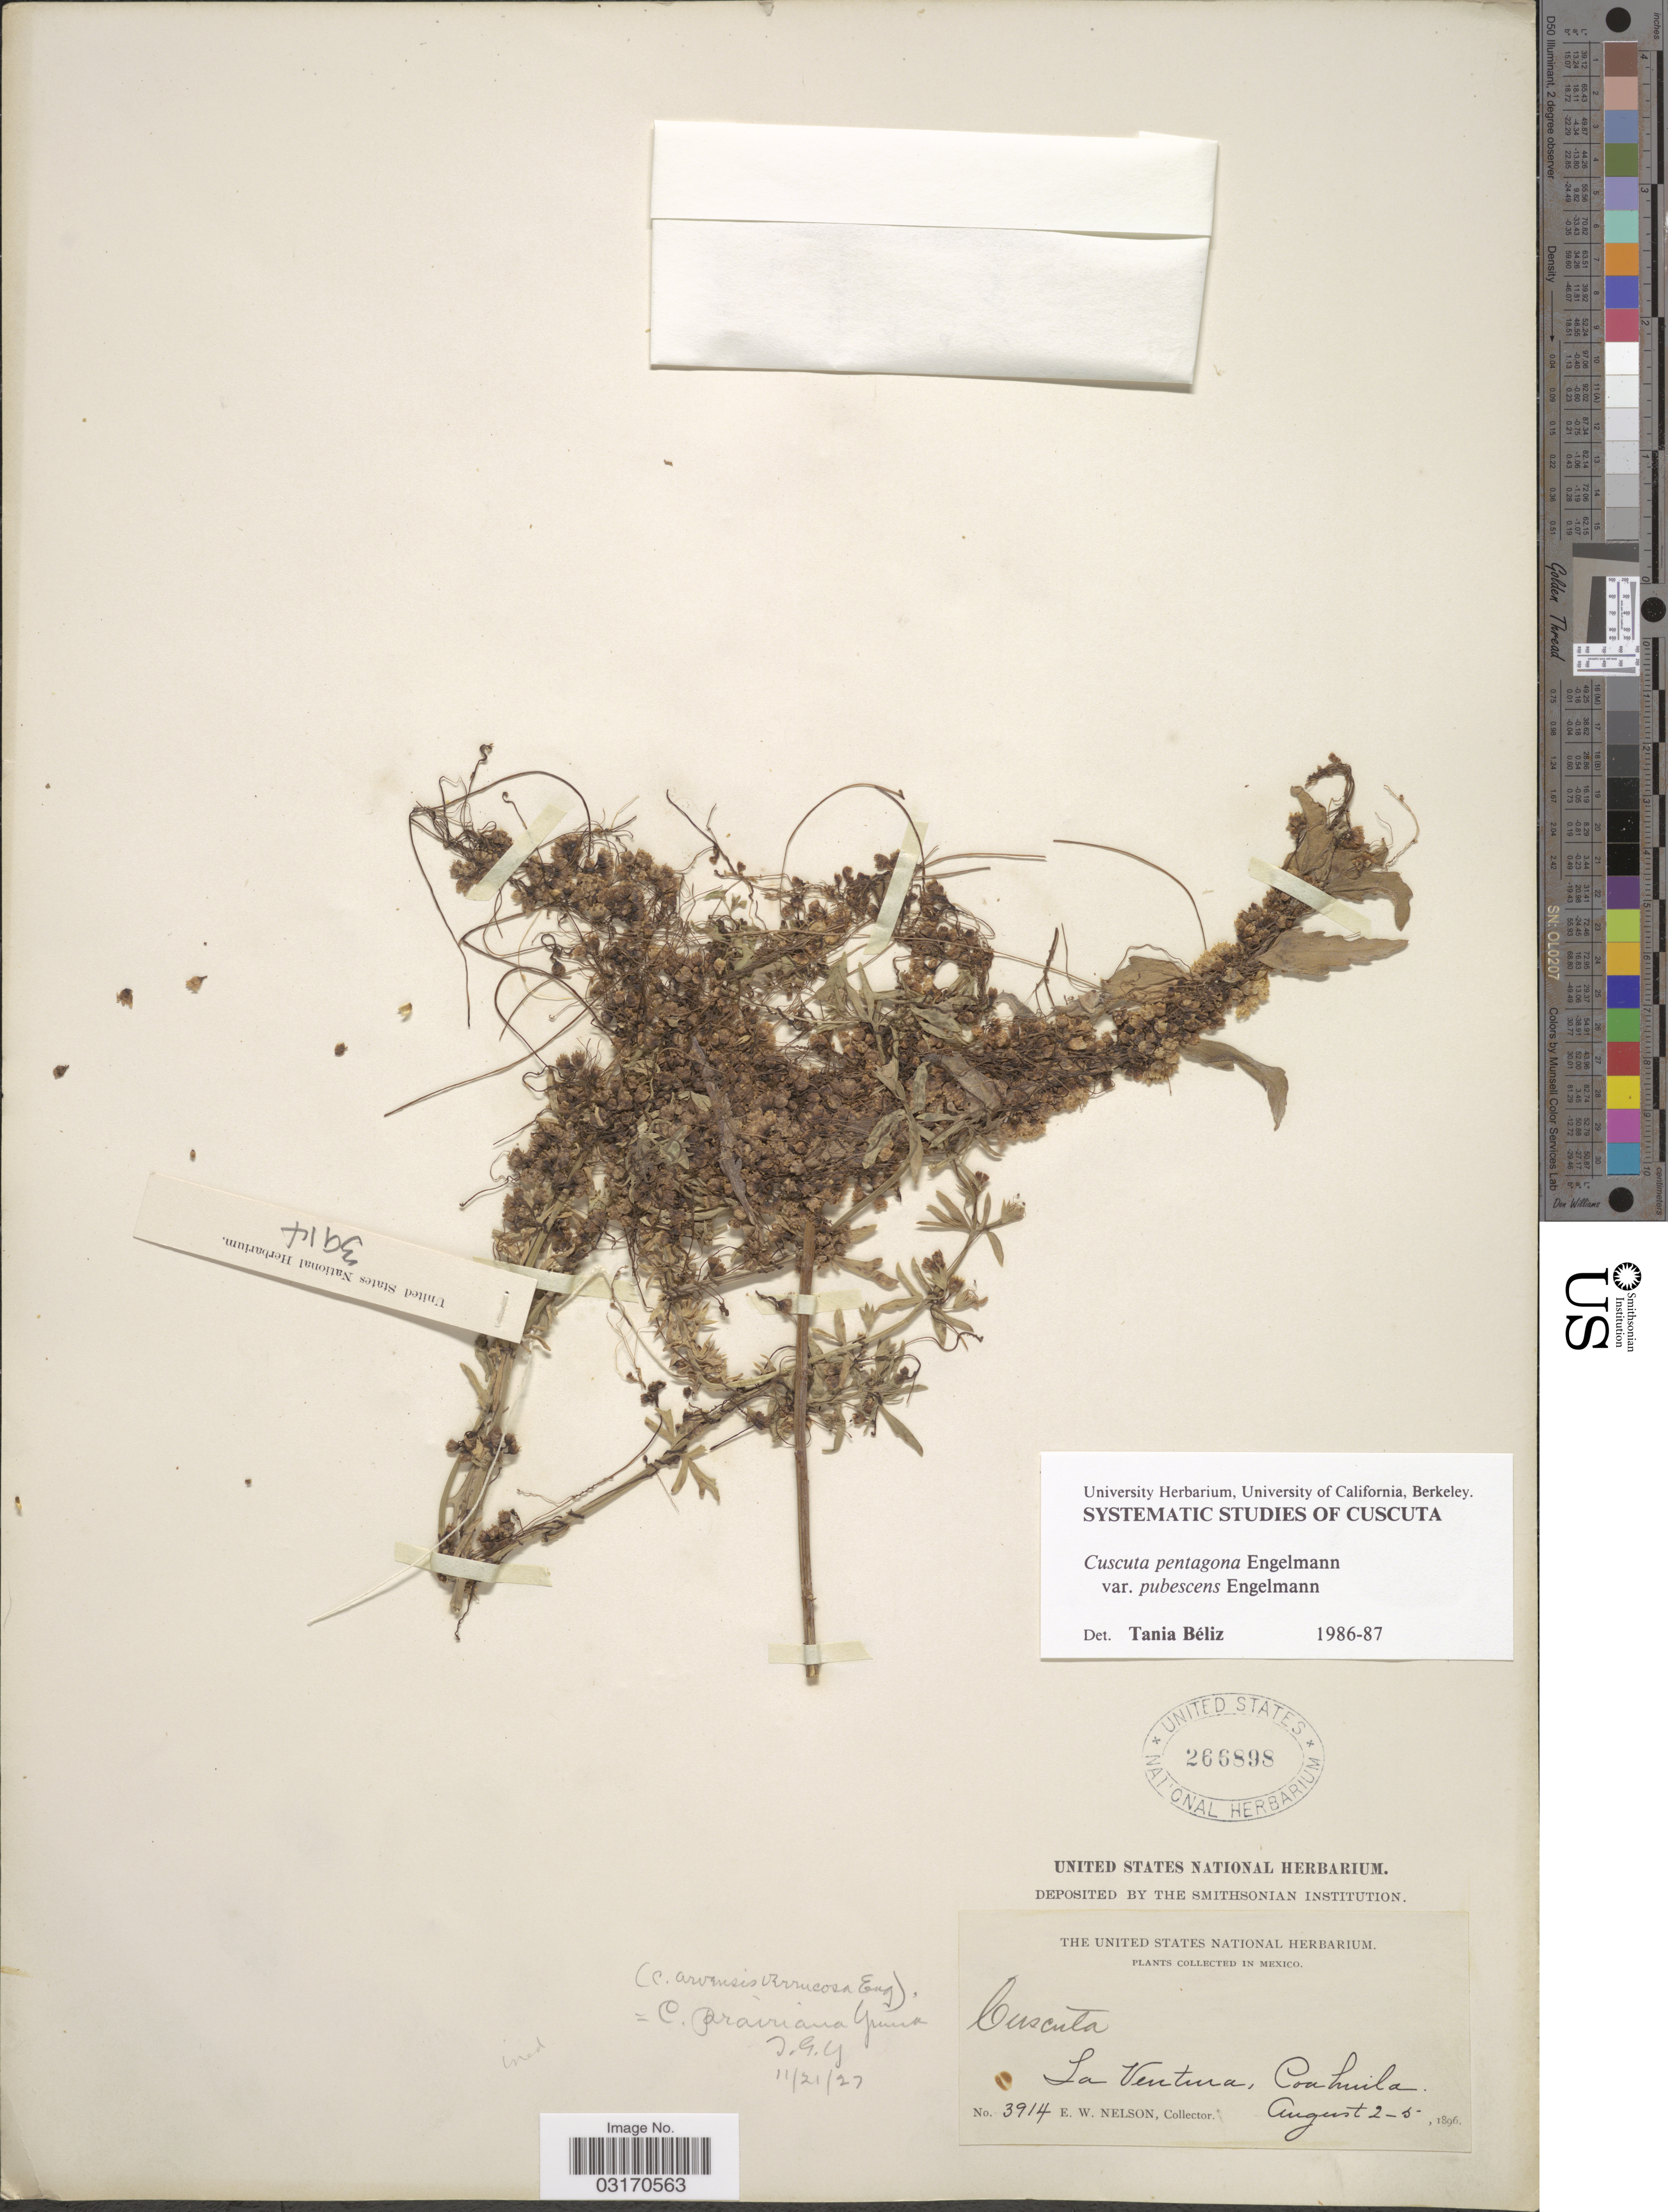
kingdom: Plantae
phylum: Tracheophyta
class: Magnoliopsida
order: Solanales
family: Convolvulaceae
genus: Cuscuta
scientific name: Cuscuta squamata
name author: Engelm.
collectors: E. W. Nelson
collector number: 3914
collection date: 1896-08-02/1896-08-05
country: Mexico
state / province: Coahuila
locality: La Ventura.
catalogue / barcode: US 266898